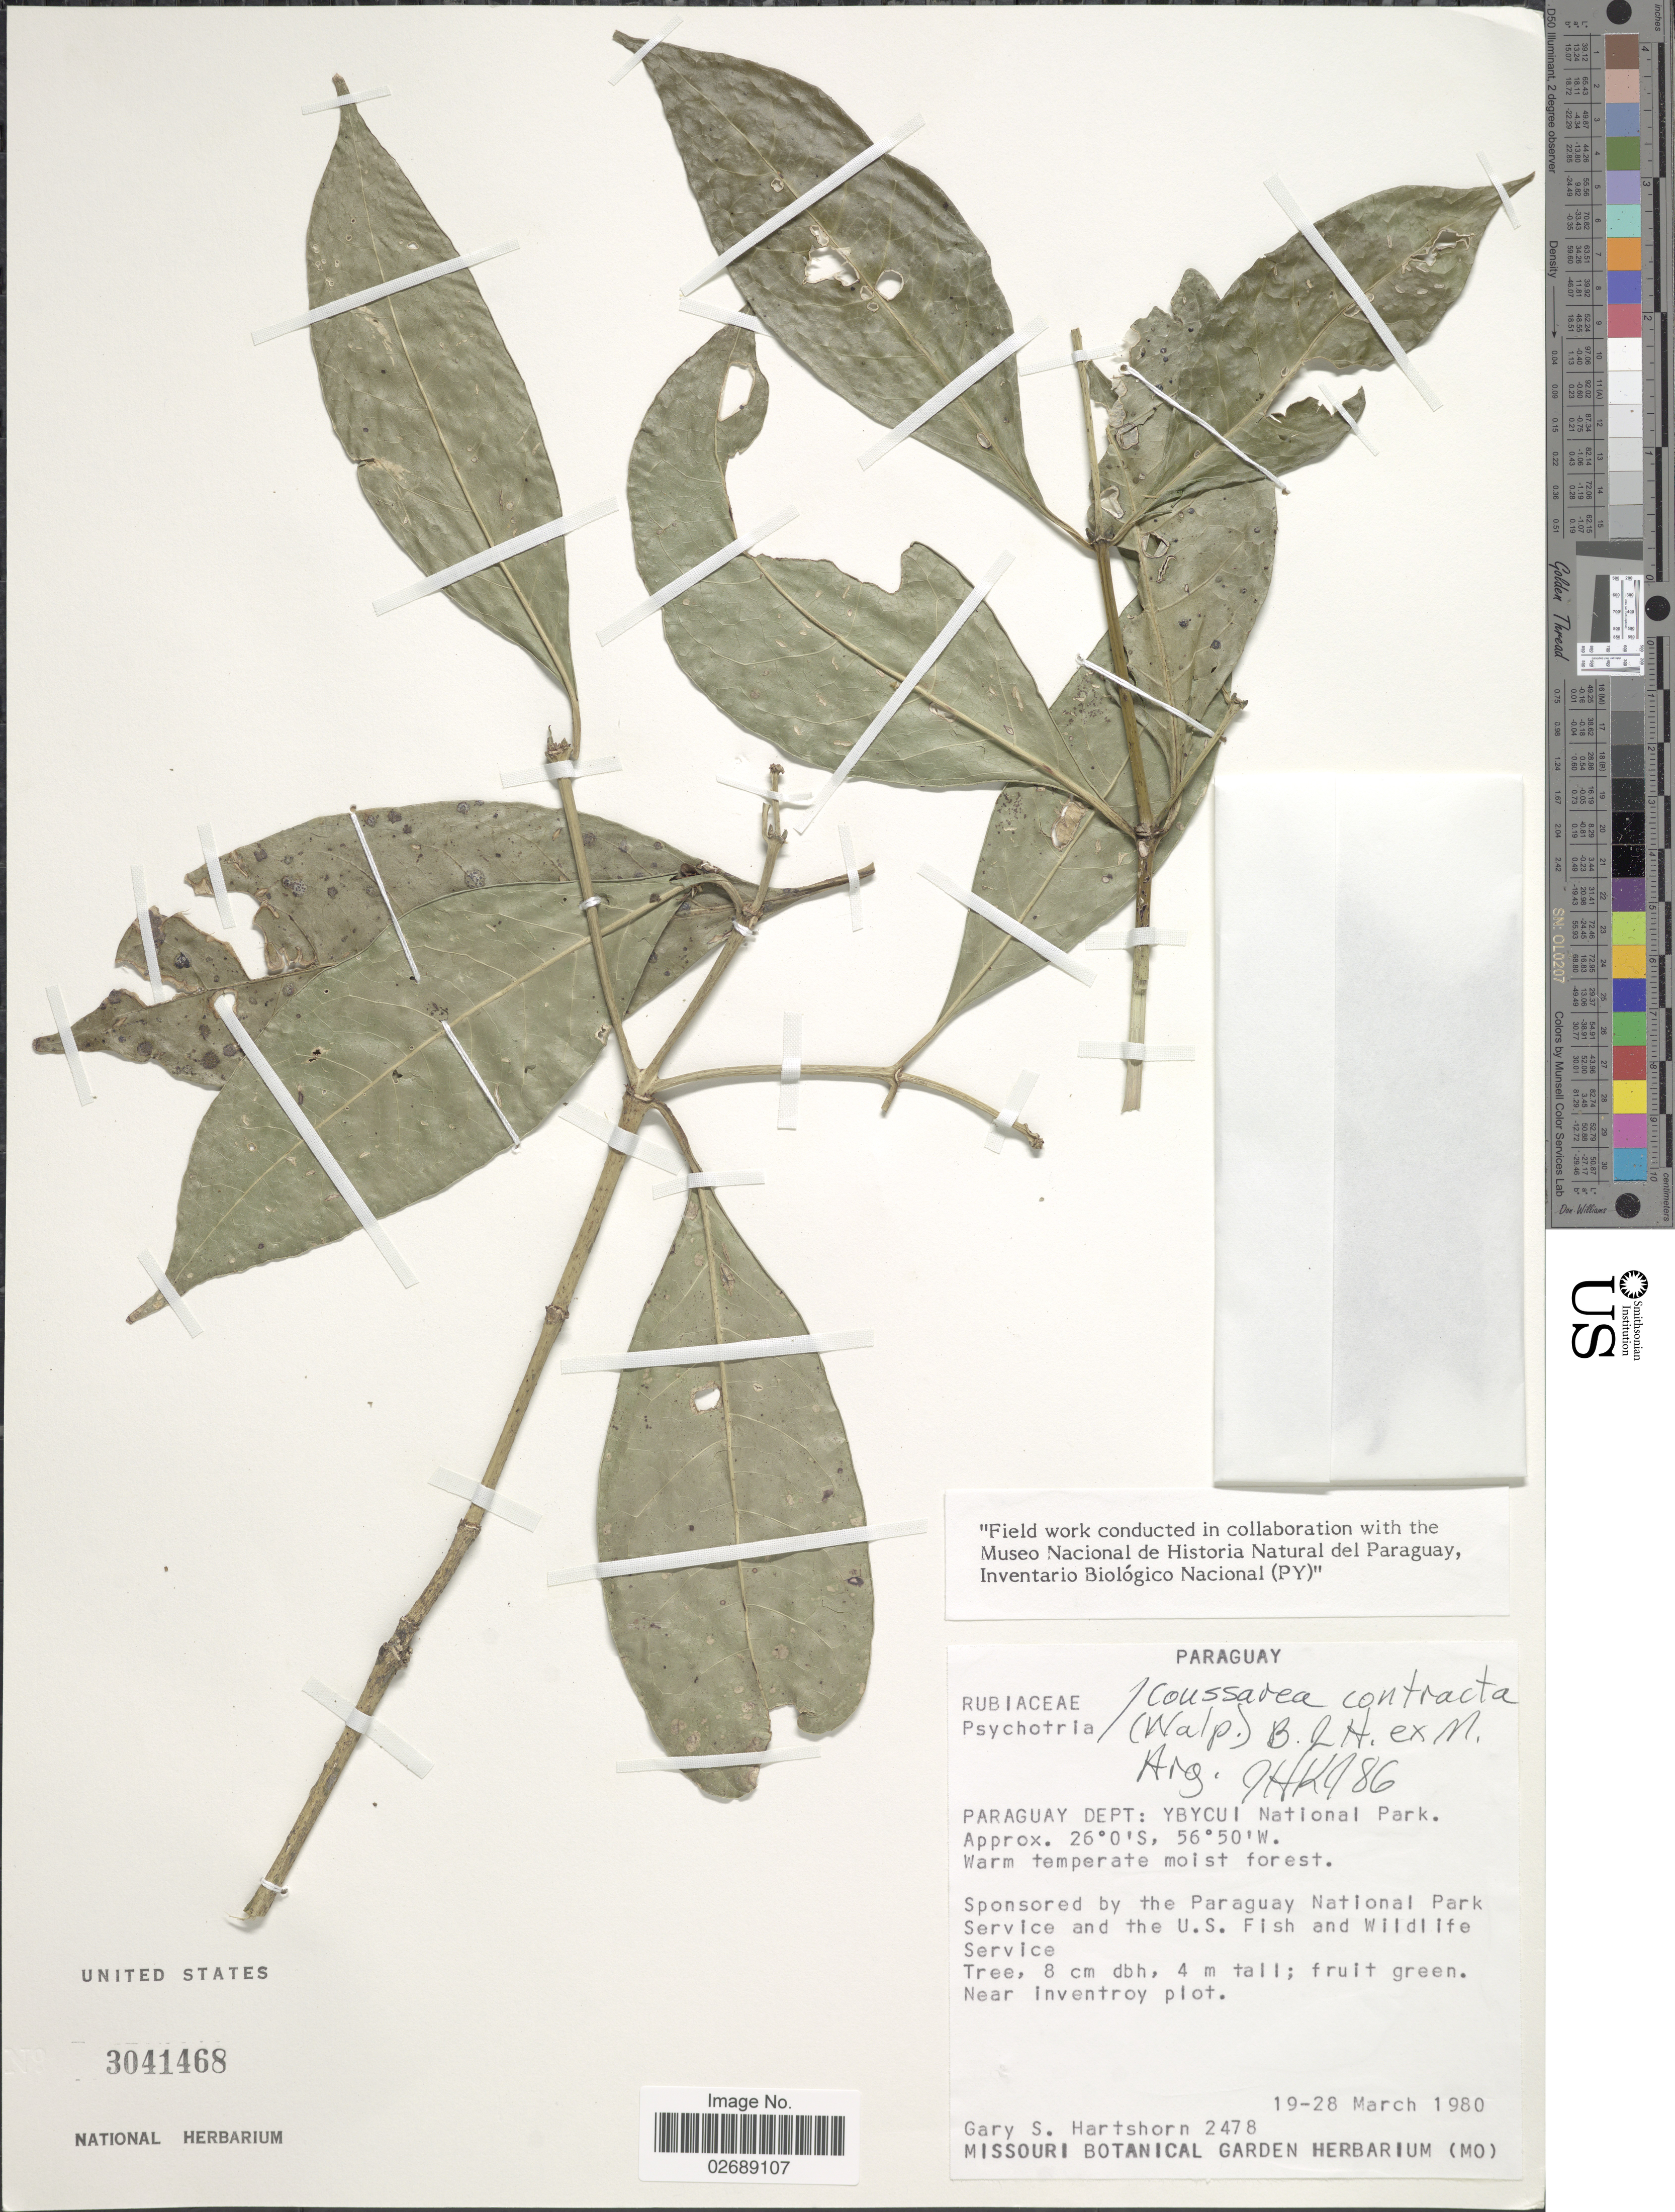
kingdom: Plantae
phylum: Tracheophyta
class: Magnoliopsida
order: Gentianales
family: Rubiaceae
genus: Coussarea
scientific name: Coussarea contracta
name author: (Walp.) Benth. & Hook. f. ex Müll. Arg.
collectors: G. Hartshorn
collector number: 2478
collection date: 1980-03-19/1980-03-28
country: Paraguay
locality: Paraguay Dept: Ybycui National Park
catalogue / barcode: US 3041468